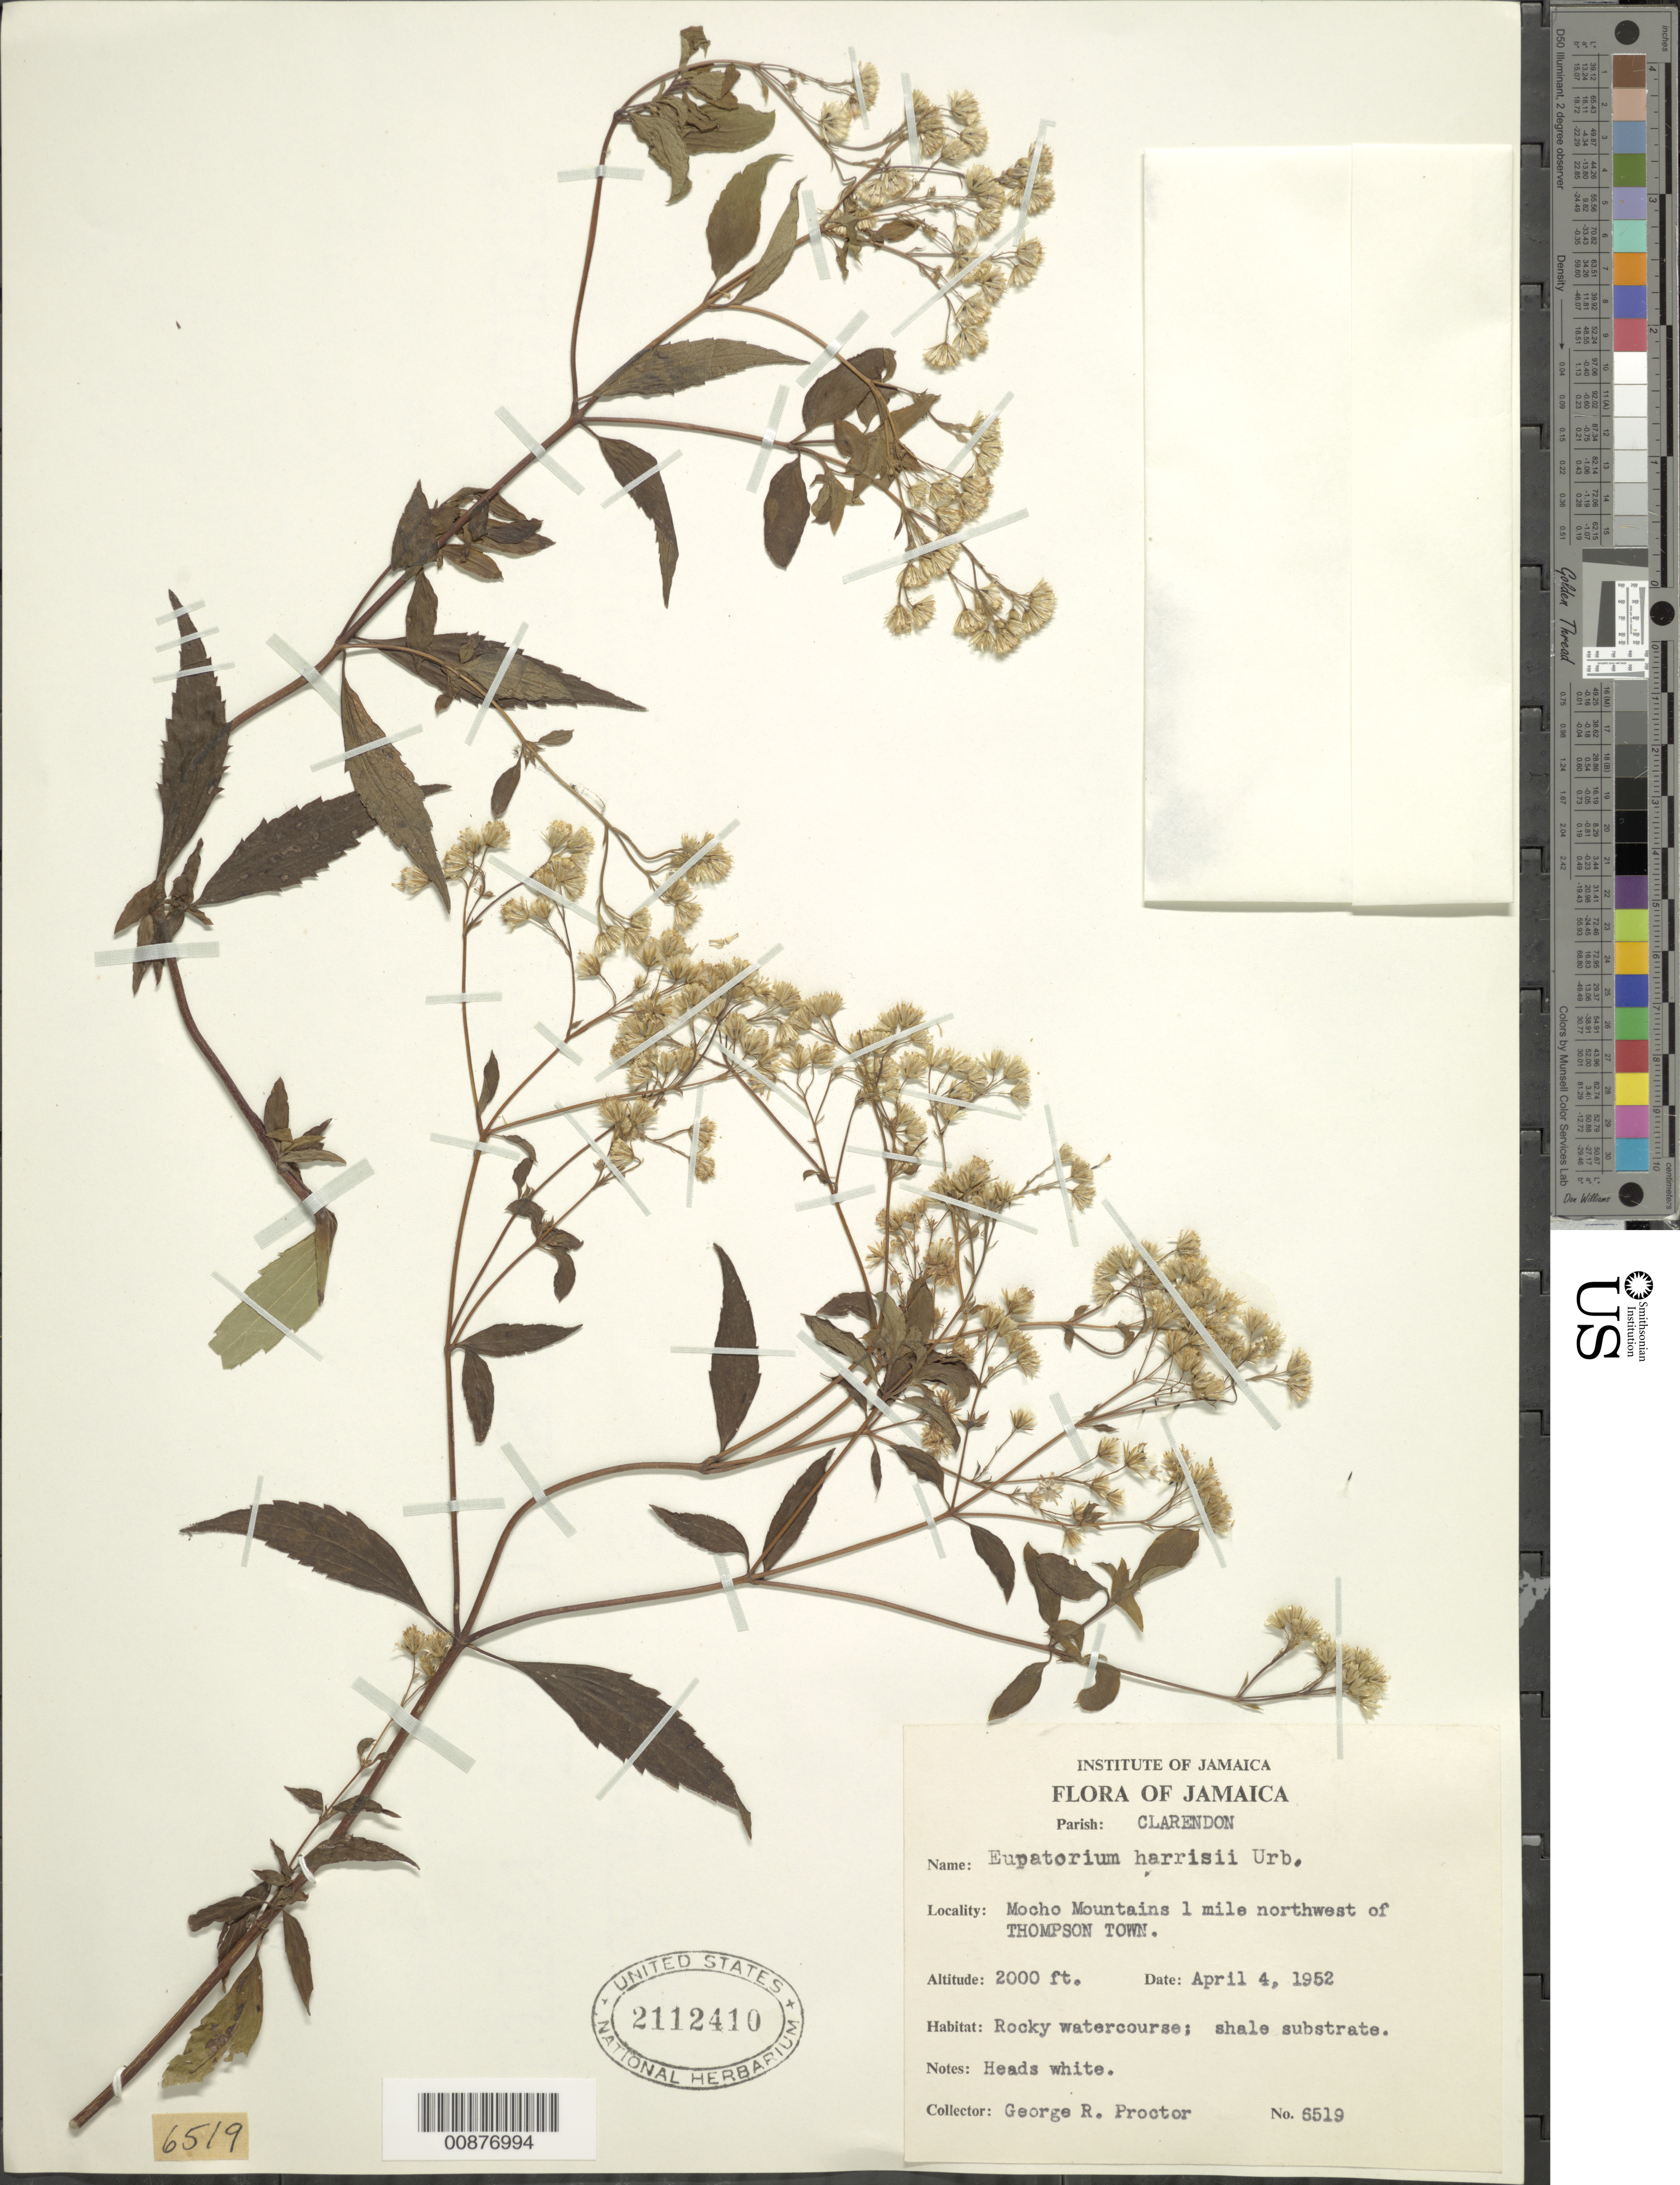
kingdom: Plantae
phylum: Tracheophyta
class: Magnoliopsida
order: Asterales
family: Asteraceae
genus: Ageratina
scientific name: Ageratina riparia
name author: (Regel) R.M. King & H. Rob.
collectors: G. R. Proctor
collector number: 6519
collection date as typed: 04 Apr 1952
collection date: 1952-04-04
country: Jamaica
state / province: Clarendon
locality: Mocho Mountains, 1 mile northwest of Thompson Town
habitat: Rocky watercourse; shale substrate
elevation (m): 610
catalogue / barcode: US 2112410